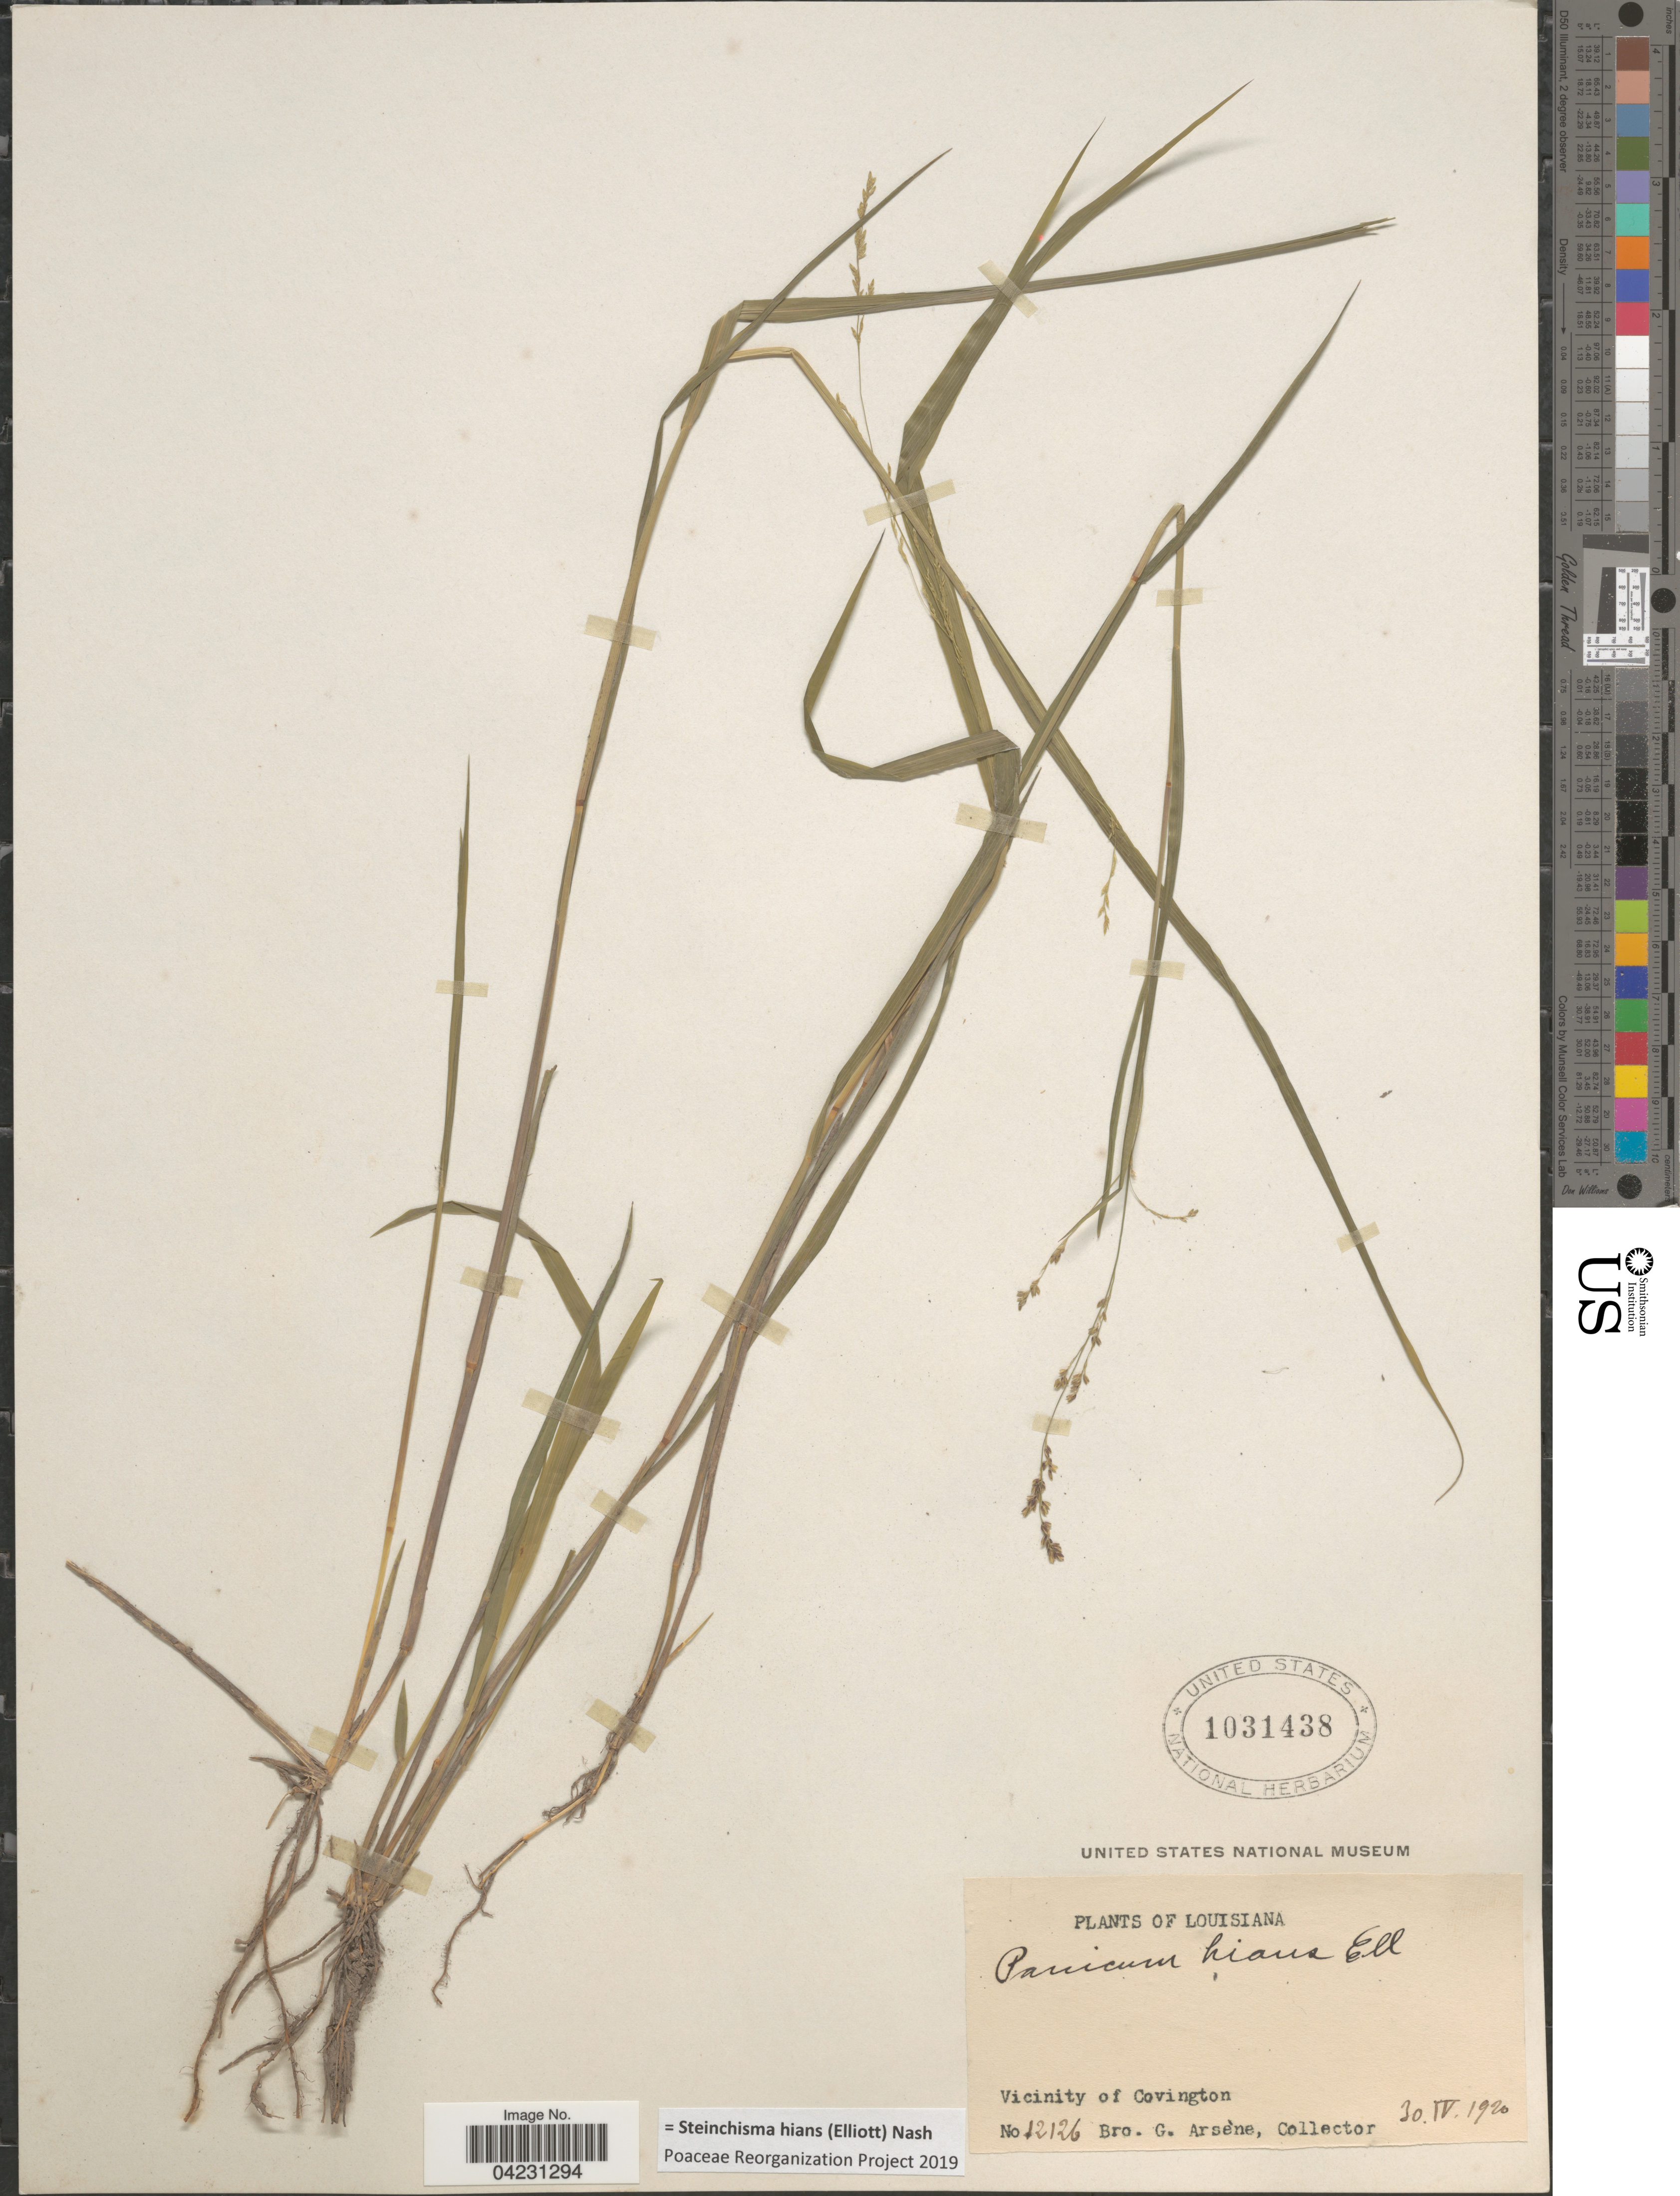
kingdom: Plantae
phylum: Tracheophyta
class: Liliopsida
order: Poales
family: Poaceae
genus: Steinchisma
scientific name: Steinchisma hians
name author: (Elliott) Nash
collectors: Bro. G. Arsène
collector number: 12126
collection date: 1920-04-30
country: United States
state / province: Louisiana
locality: Vicinity of Covington.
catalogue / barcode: US 1031438